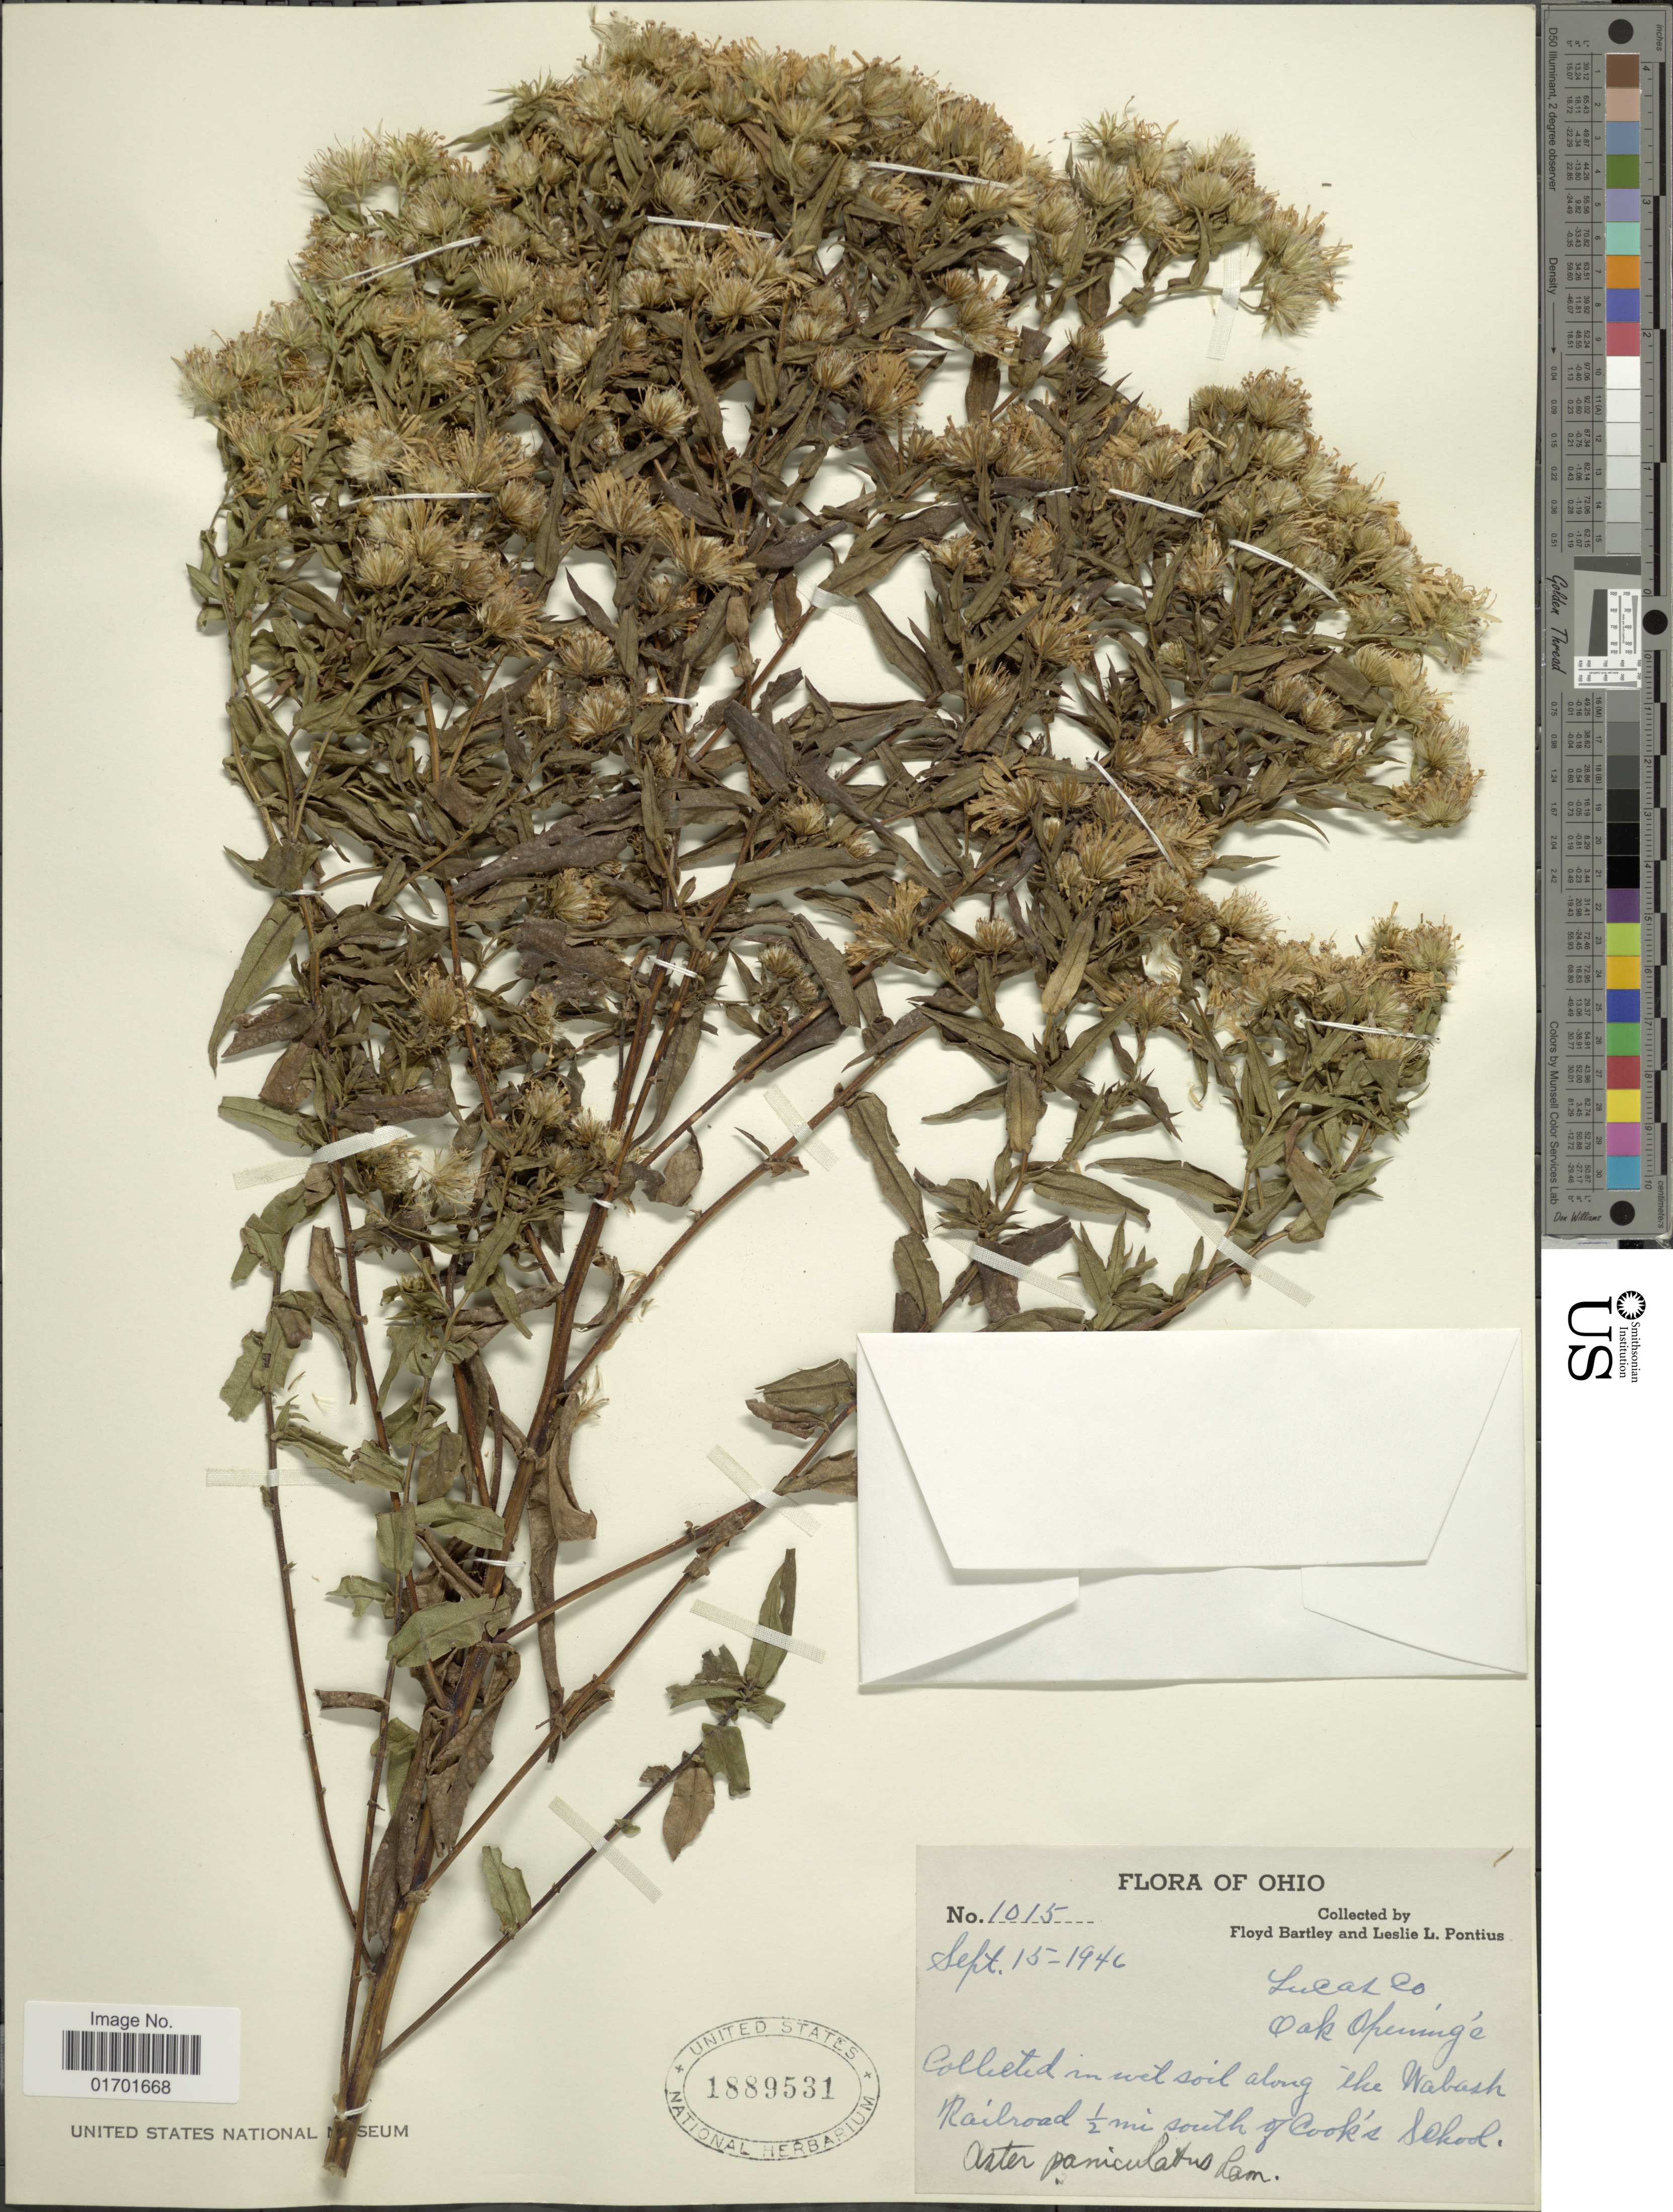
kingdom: Plantae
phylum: Tracheophyta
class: Magnoliopsida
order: Asterales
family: Asteraceae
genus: Symphyotrichum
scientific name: Symphyotrichum lanceolatum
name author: (Willd.) G.L. Nesom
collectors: F. Bartley & L. Pontius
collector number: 1015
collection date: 1946-09-15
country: United States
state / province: Ohio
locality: Along the Wabash Railroad 1/2 mi south of Cook's School.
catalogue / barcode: US 1889531